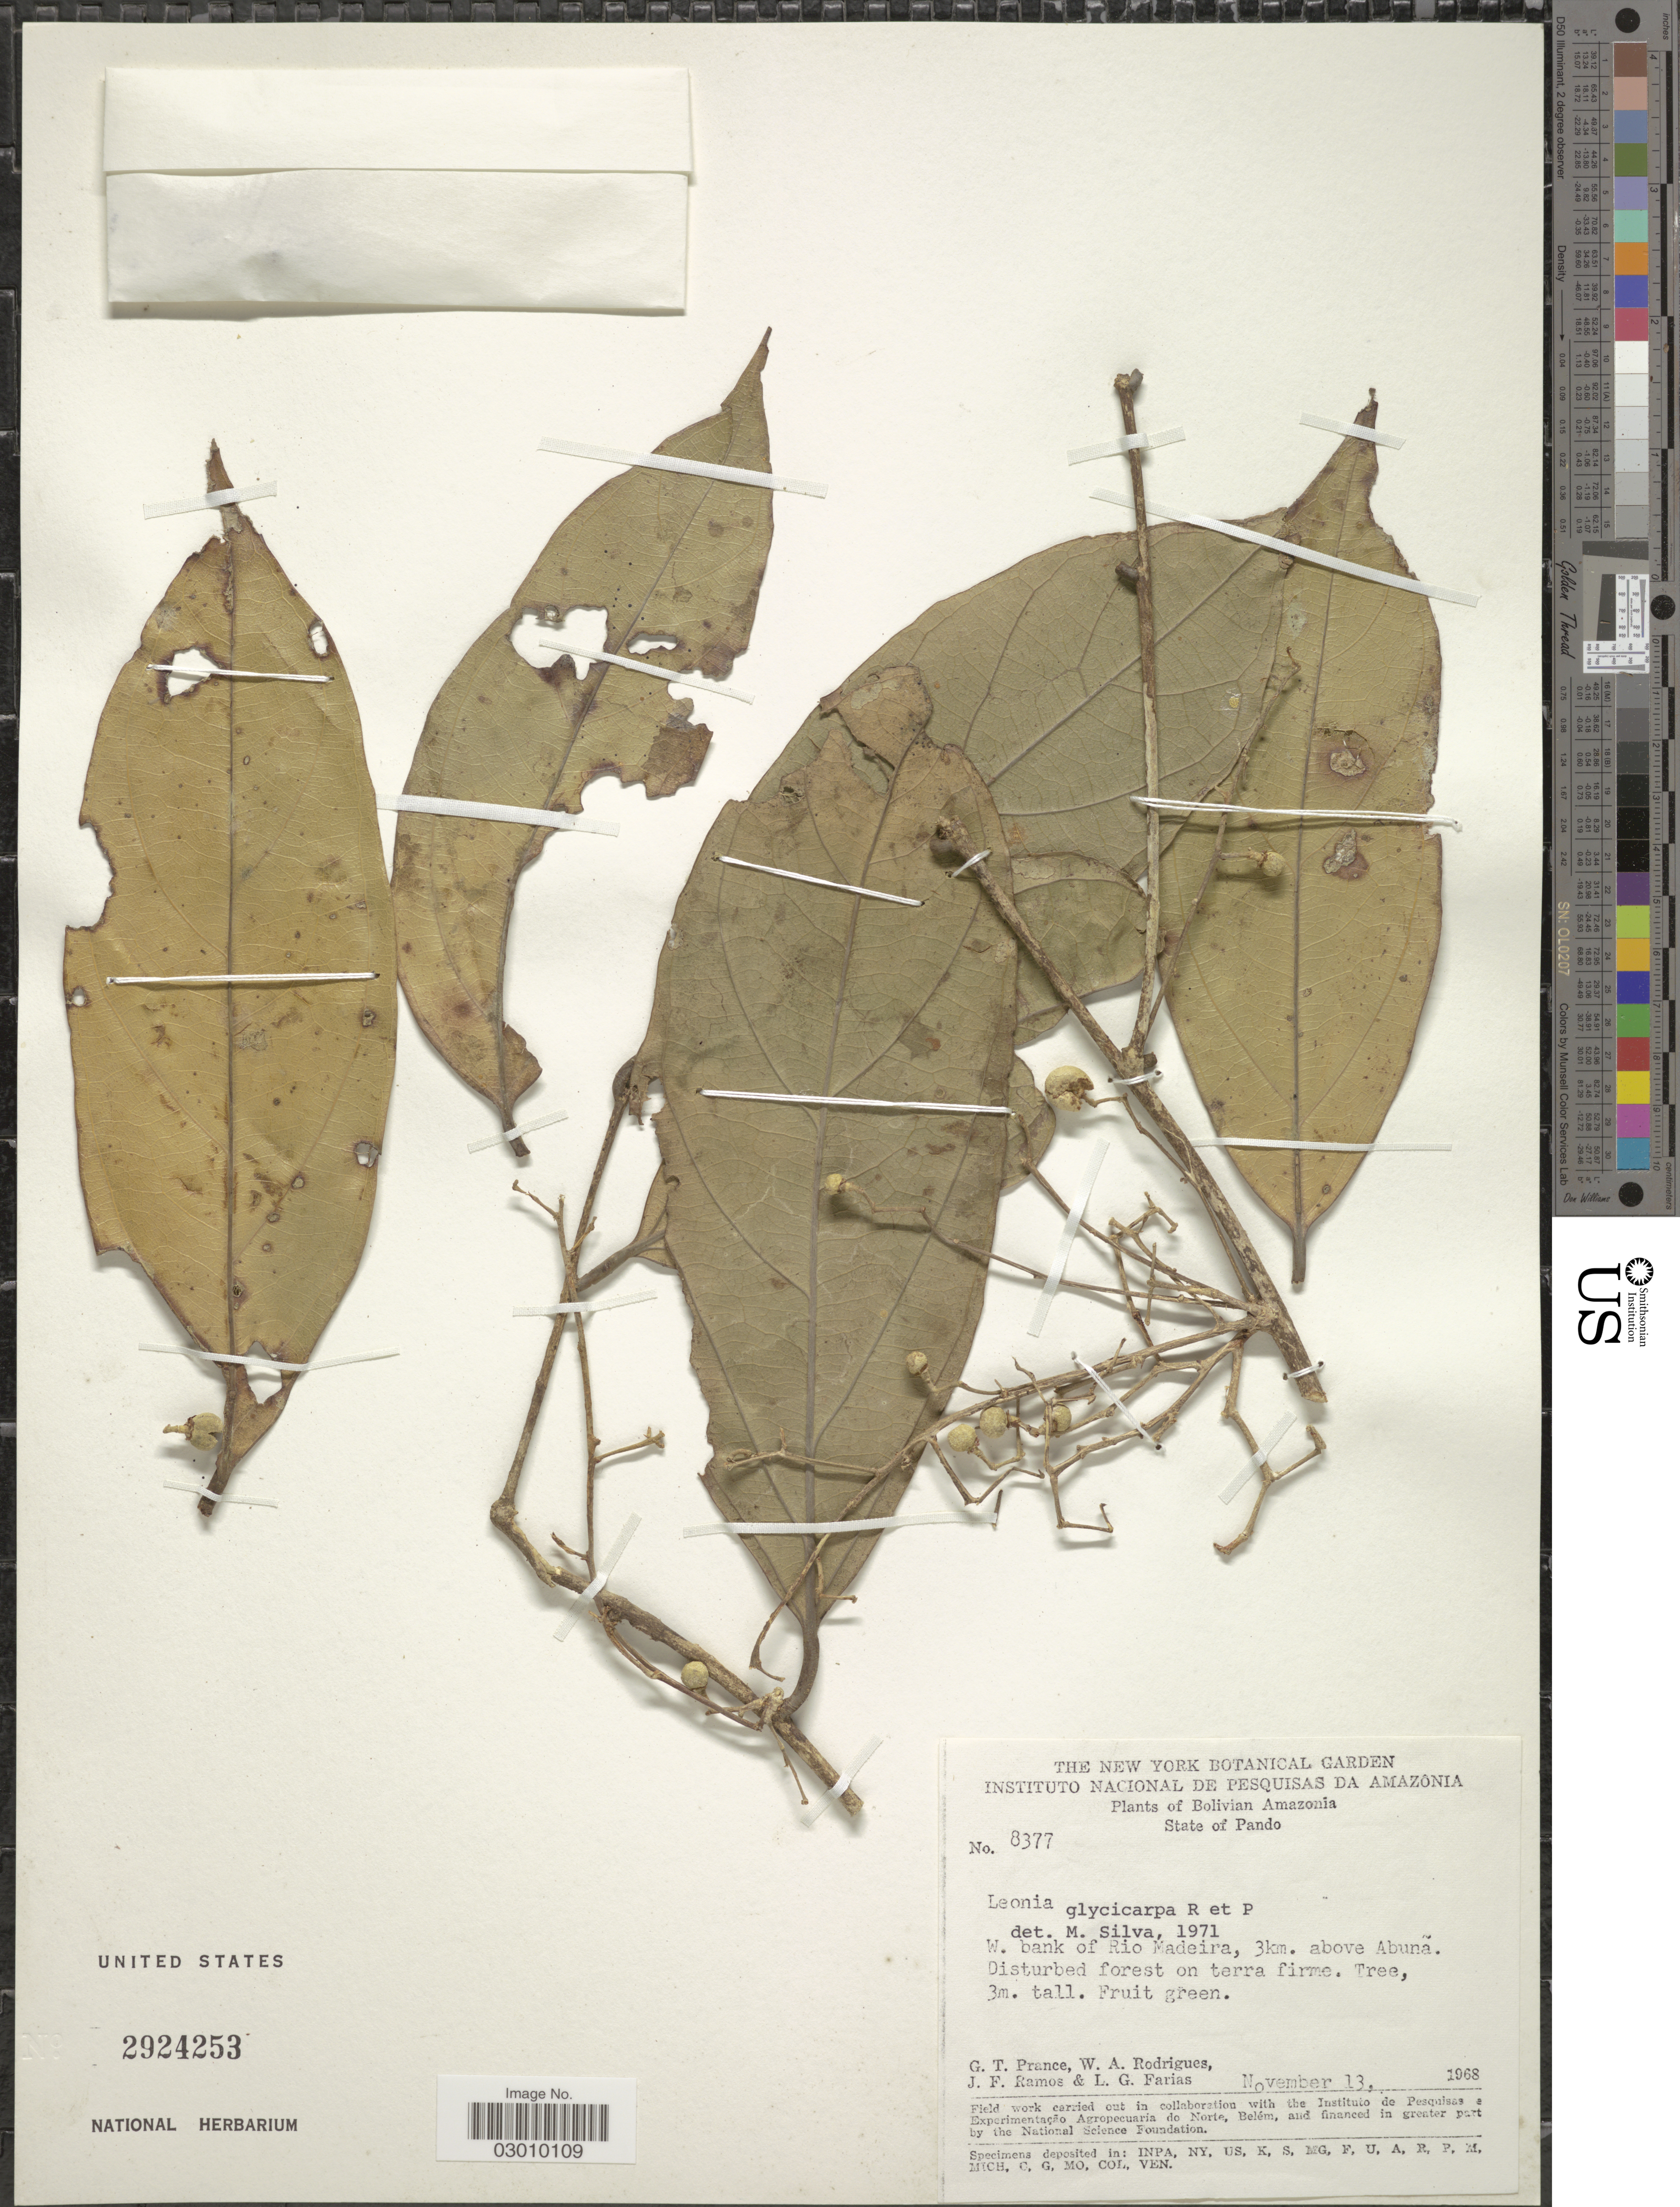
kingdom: Plantae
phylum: Tracheophyta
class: Magnoliopsida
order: Malpighiales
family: Violaceae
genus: Leonia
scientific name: Leonia glycycarpa var. glycycarpa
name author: Ruiz & Pav.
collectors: G. T. Prance, W. A. Rodrigues, J. F. Ramos & L. G. Farias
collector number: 8377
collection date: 1968-11-13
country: Bolivia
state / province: Pando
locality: Bolivian Amazonia, State of Pando, W. bank of Rio Madeira, 3km. above Abuña.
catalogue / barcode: US 2924253